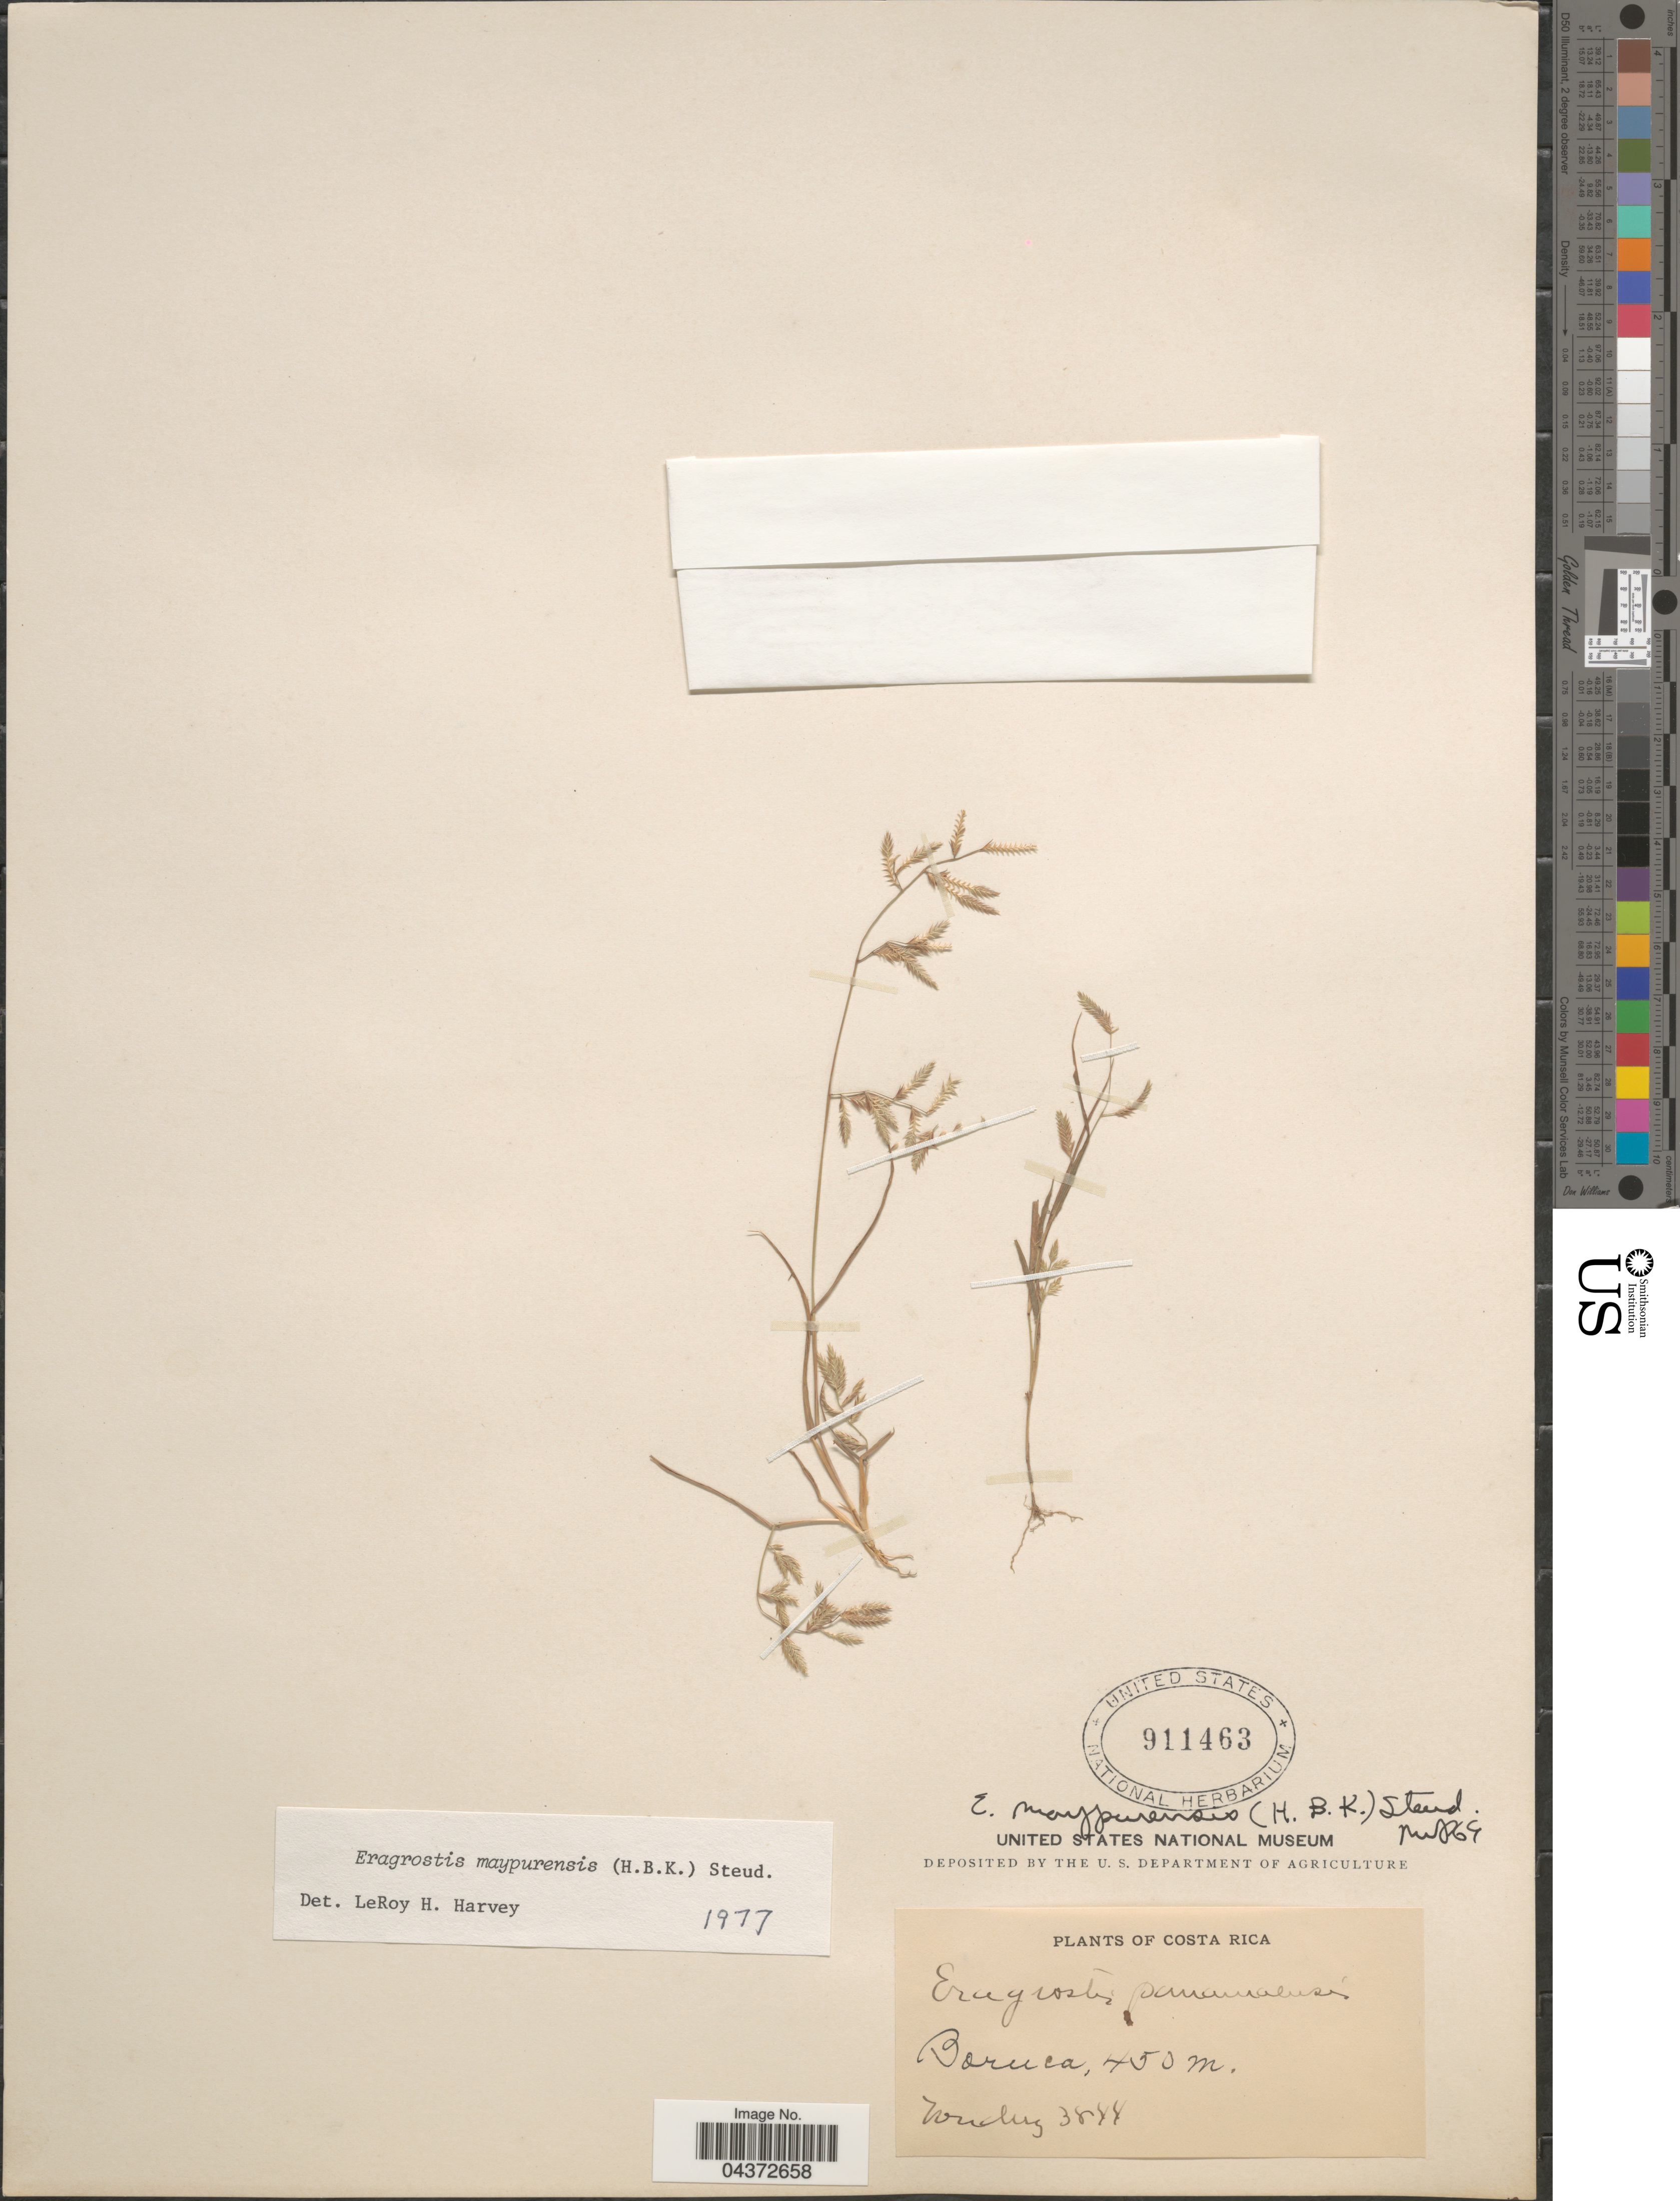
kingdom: Plantae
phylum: Tracheophyta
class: Liliopsida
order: Poales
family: Poaceae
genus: Eragrostis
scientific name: Eragrostis maypurensis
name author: (Kunth) Steud.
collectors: Tonduz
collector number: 3844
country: Costa Rica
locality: Boruca.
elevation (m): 450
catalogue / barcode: US 911463